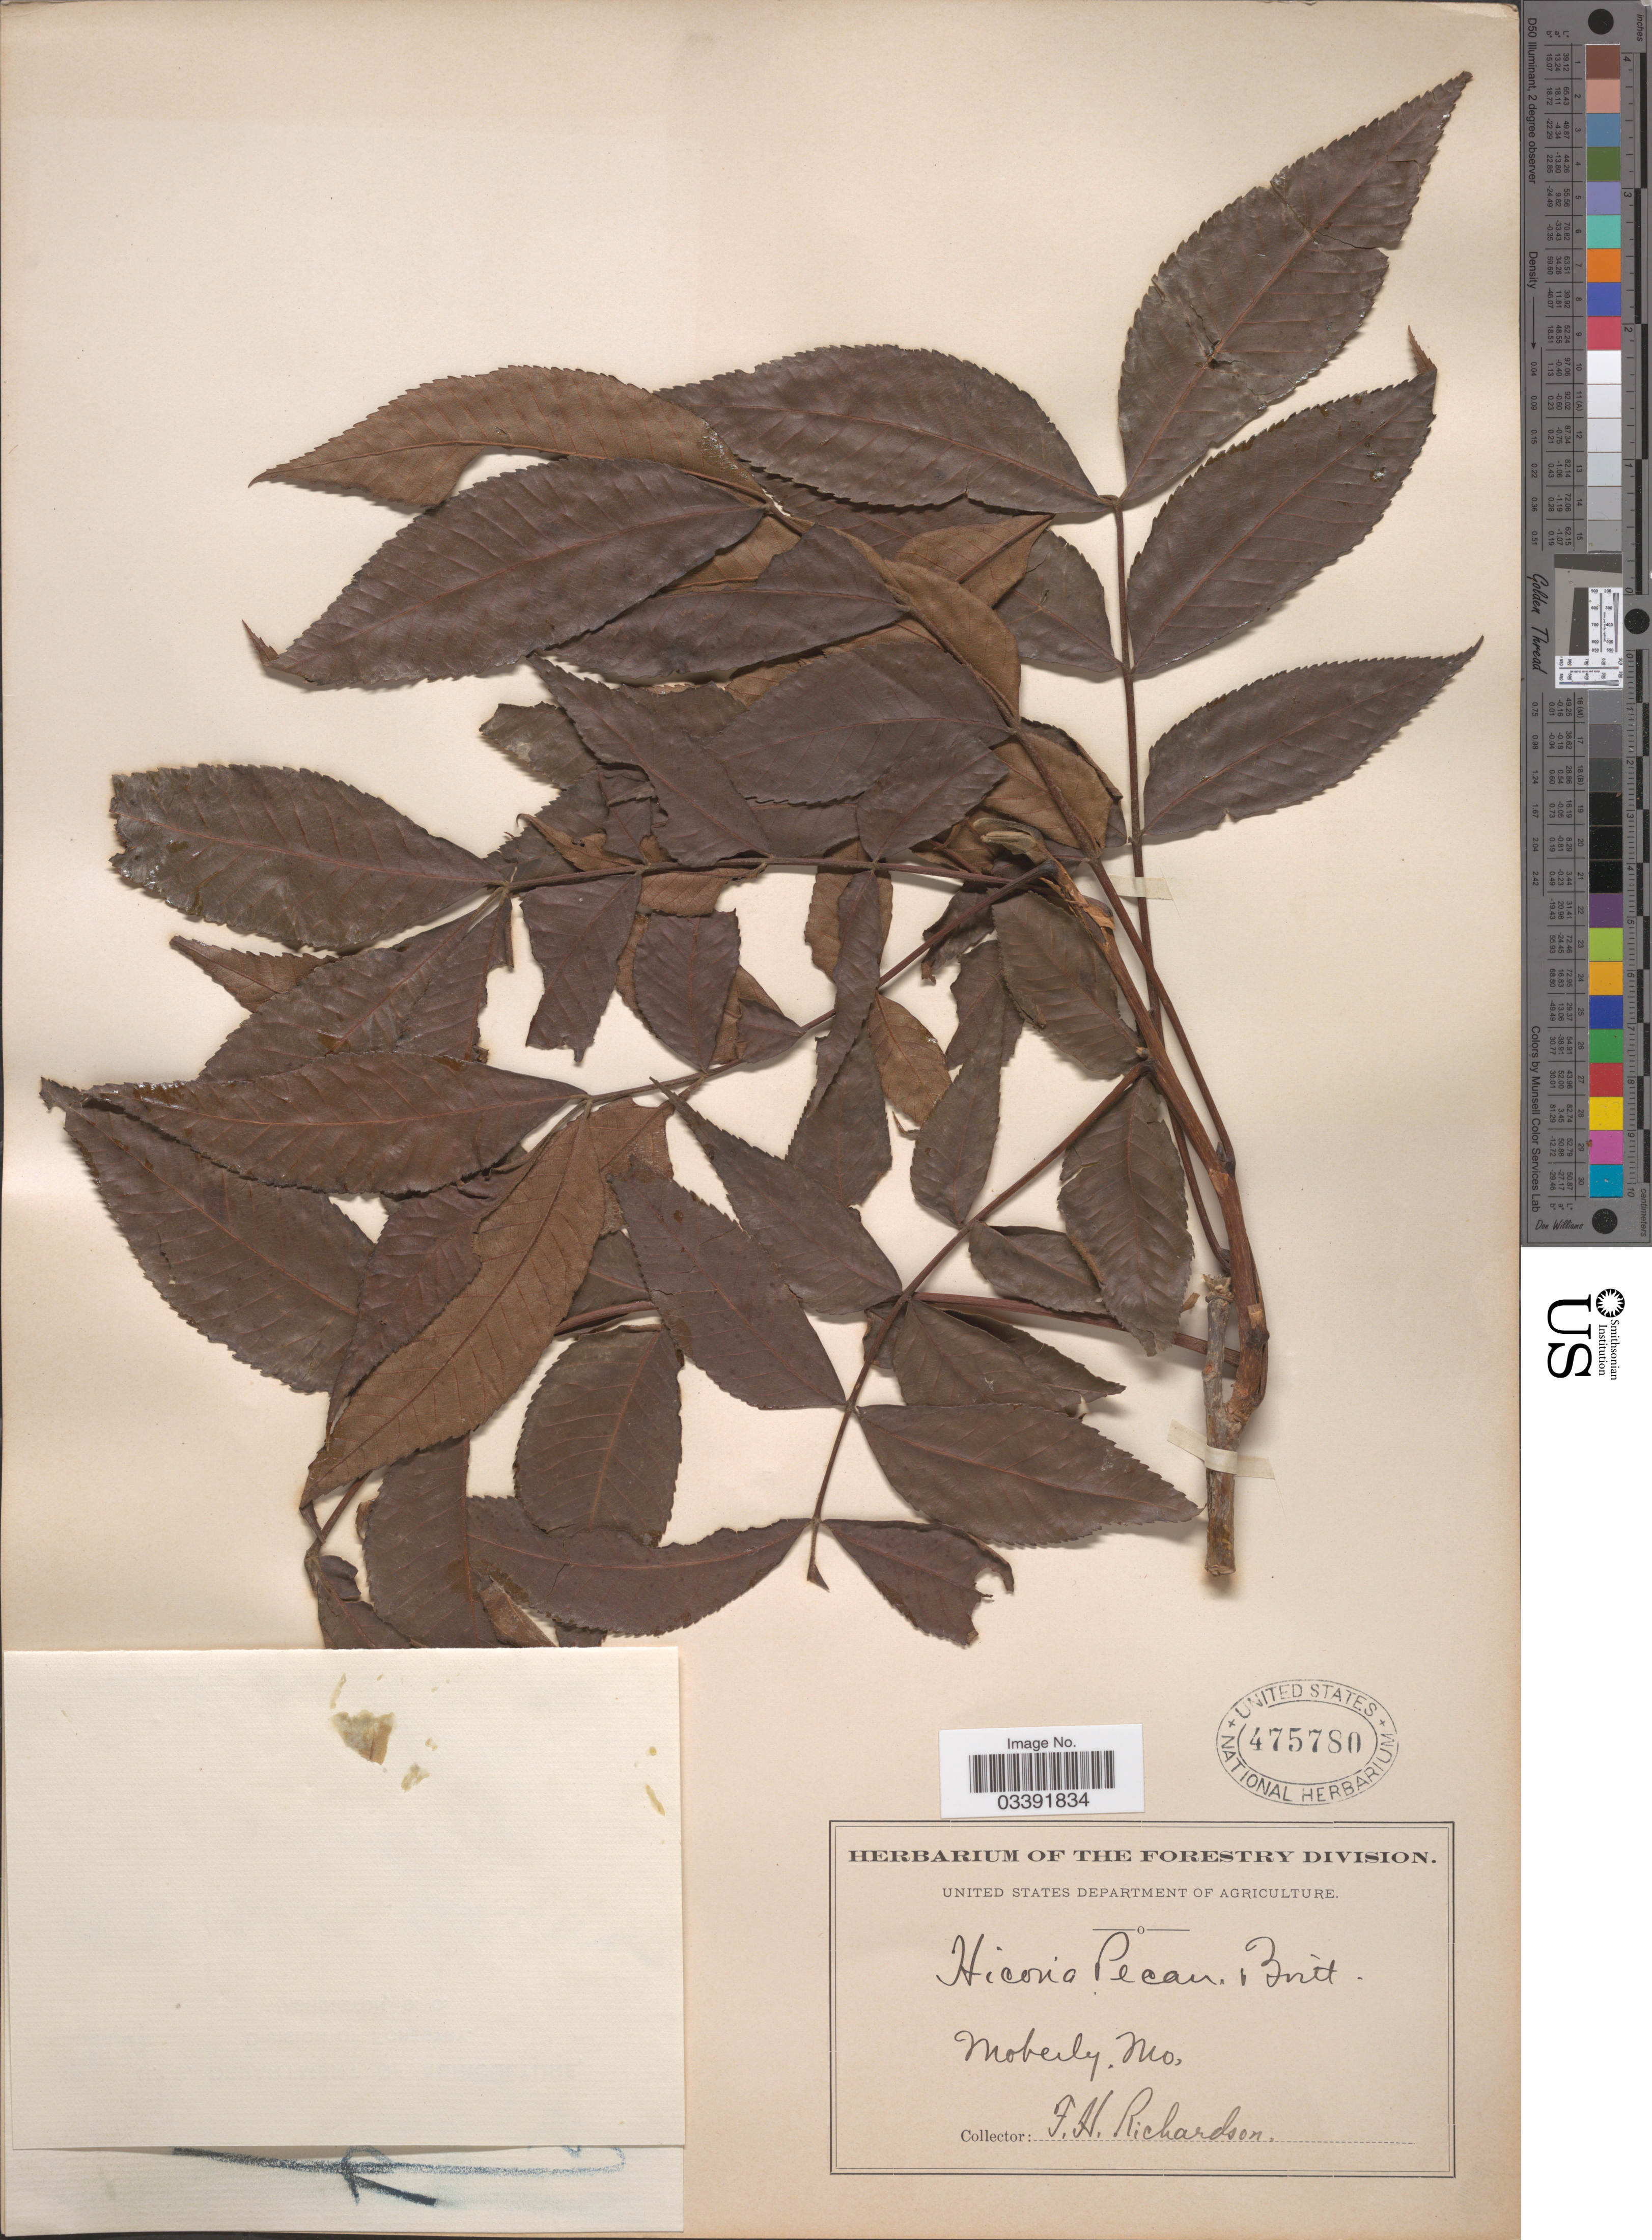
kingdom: Plantae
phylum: Tracheophyta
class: Magnoliopsida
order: Fagales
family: Juglandaceae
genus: Carya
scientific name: Carya illinoinensis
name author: (Wangenh.) K. Koch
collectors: F. Richardson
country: United States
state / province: Missouri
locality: Moberly.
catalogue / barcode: US 475780